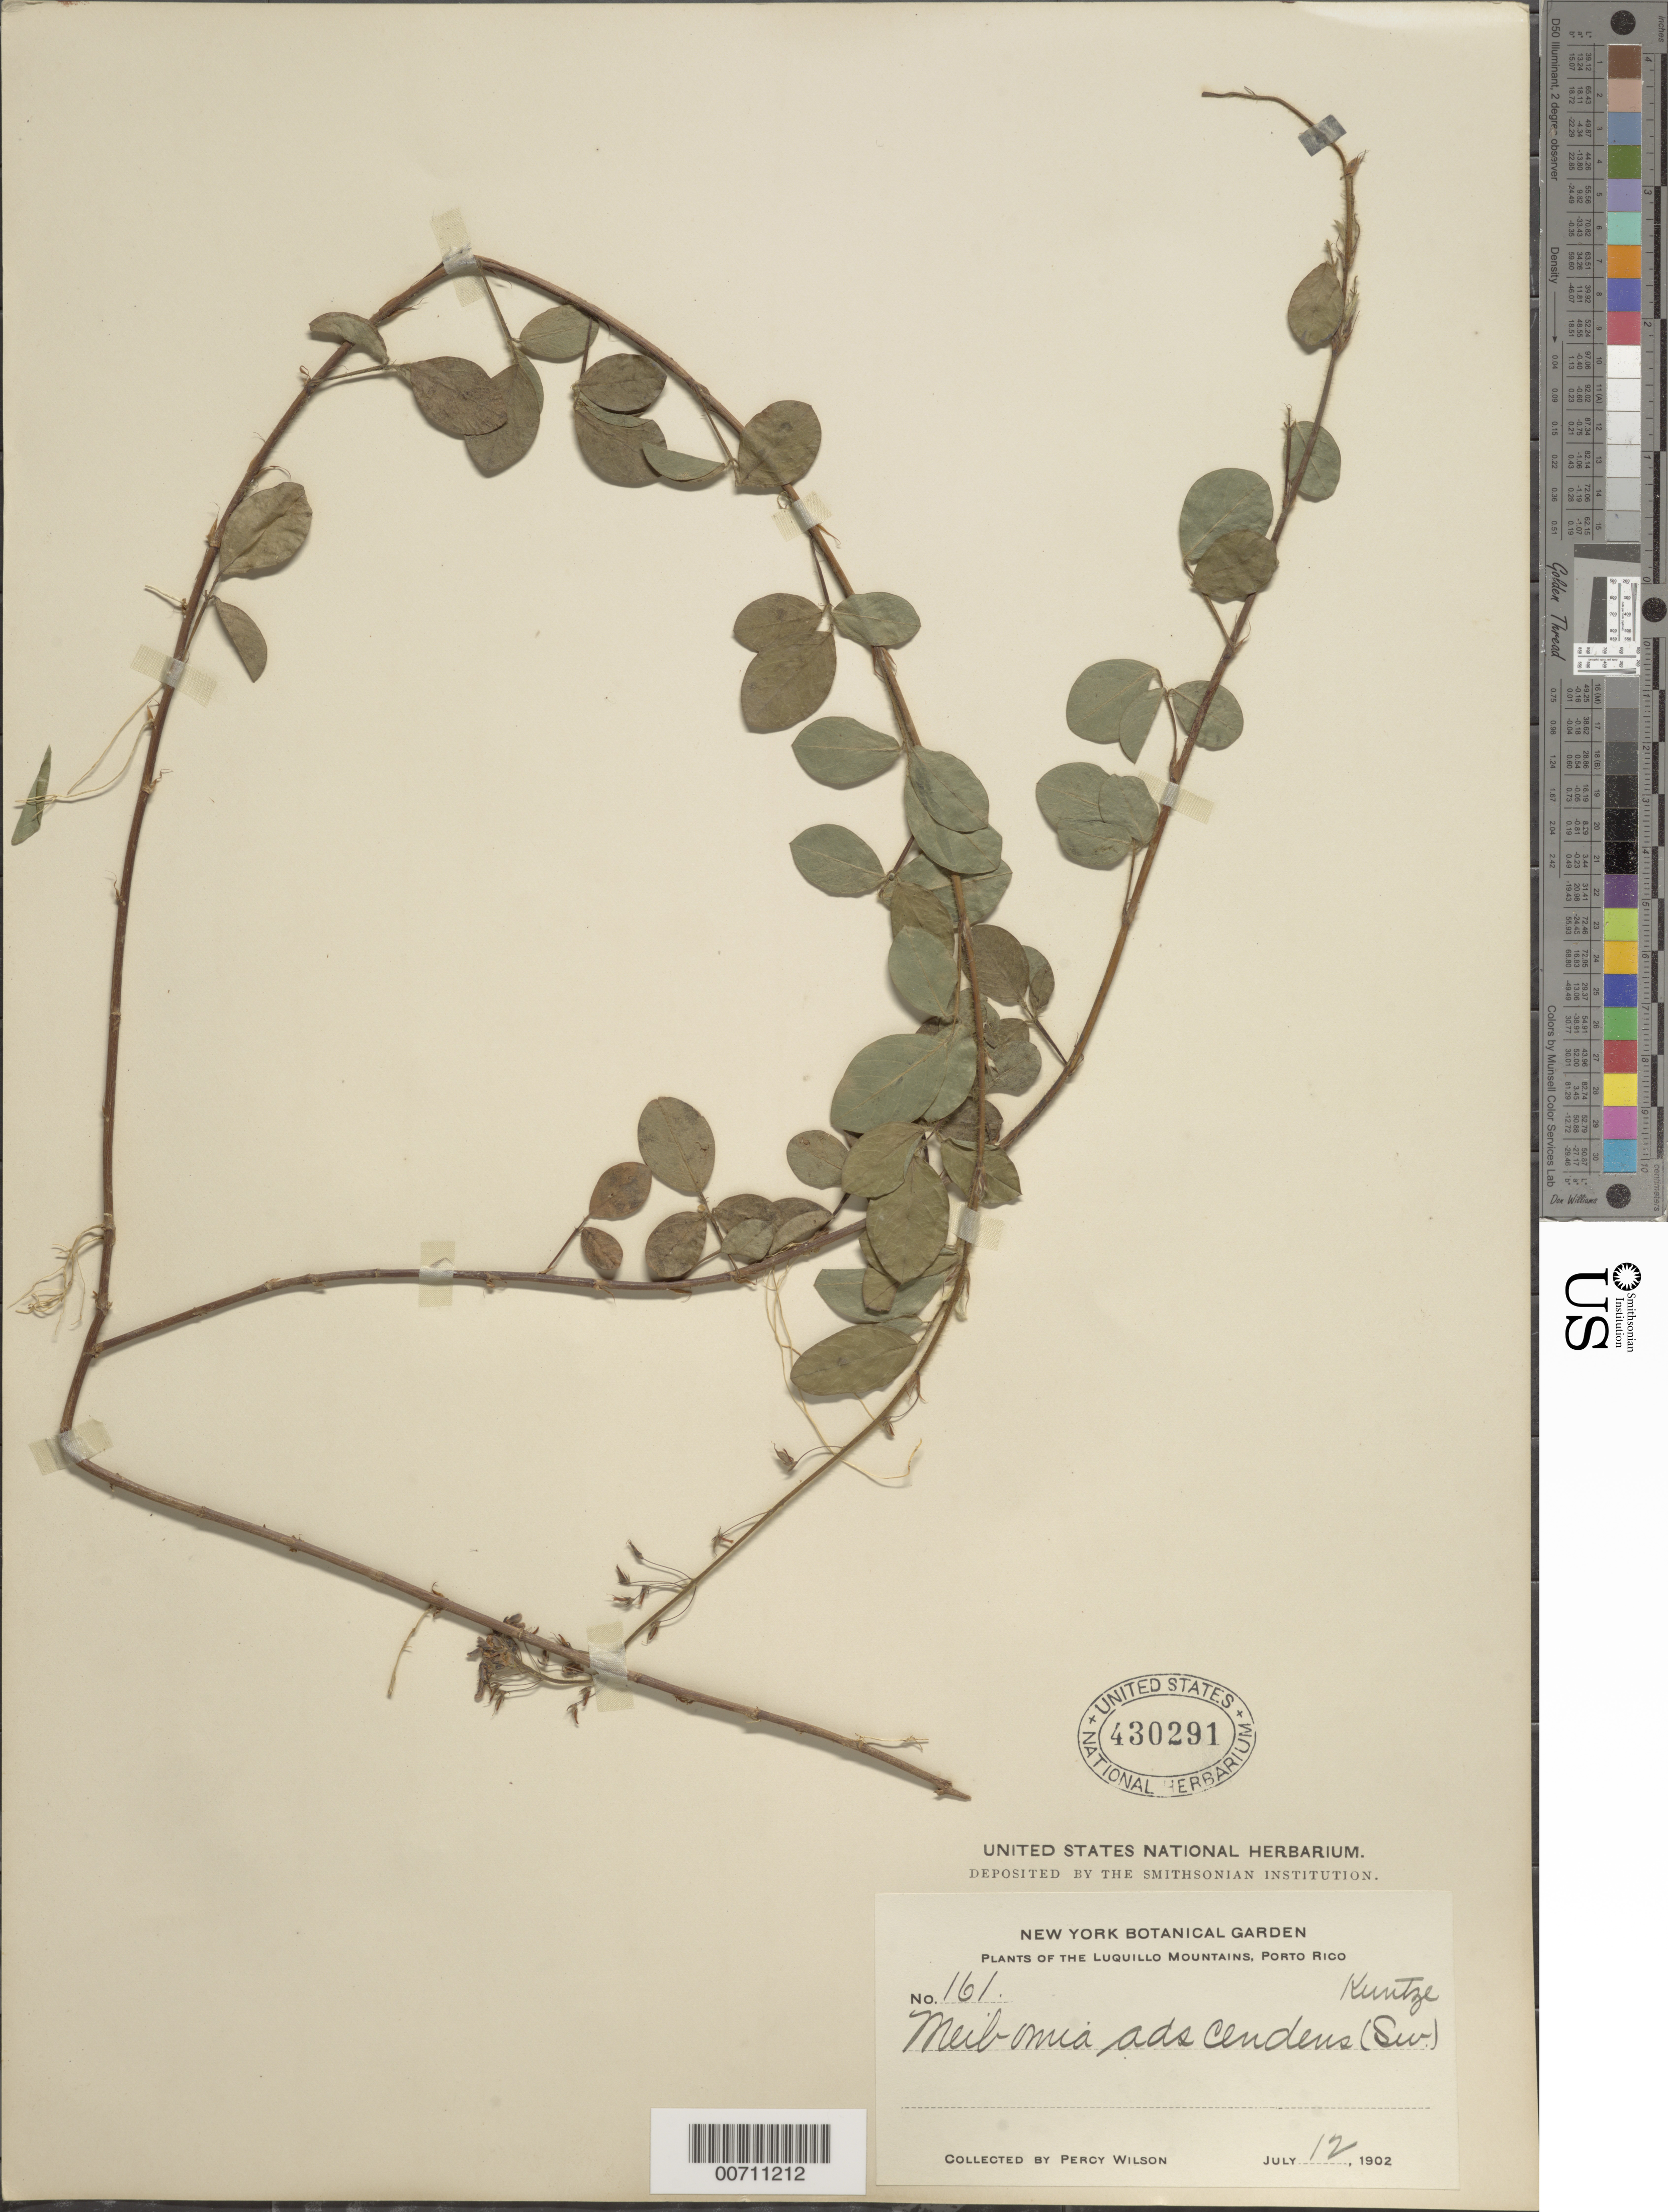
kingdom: Plantae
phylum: Tracheophyta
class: Magnoliopsida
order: Fabales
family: Fabaceae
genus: Grona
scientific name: Grona adscendens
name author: (Sw.) H. Ohashi & K. Ohashi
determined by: Strong, Mark T., (BOT), Smithsonian Institution - National Museum of Natural History (UNITED STATES)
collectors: P. Wilson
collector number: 161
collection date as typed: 12 Jul 1902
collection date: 1902-07-12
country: Puerto Rico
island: Greater Antilles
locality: Luquillo Mts.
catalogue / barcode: US 430291